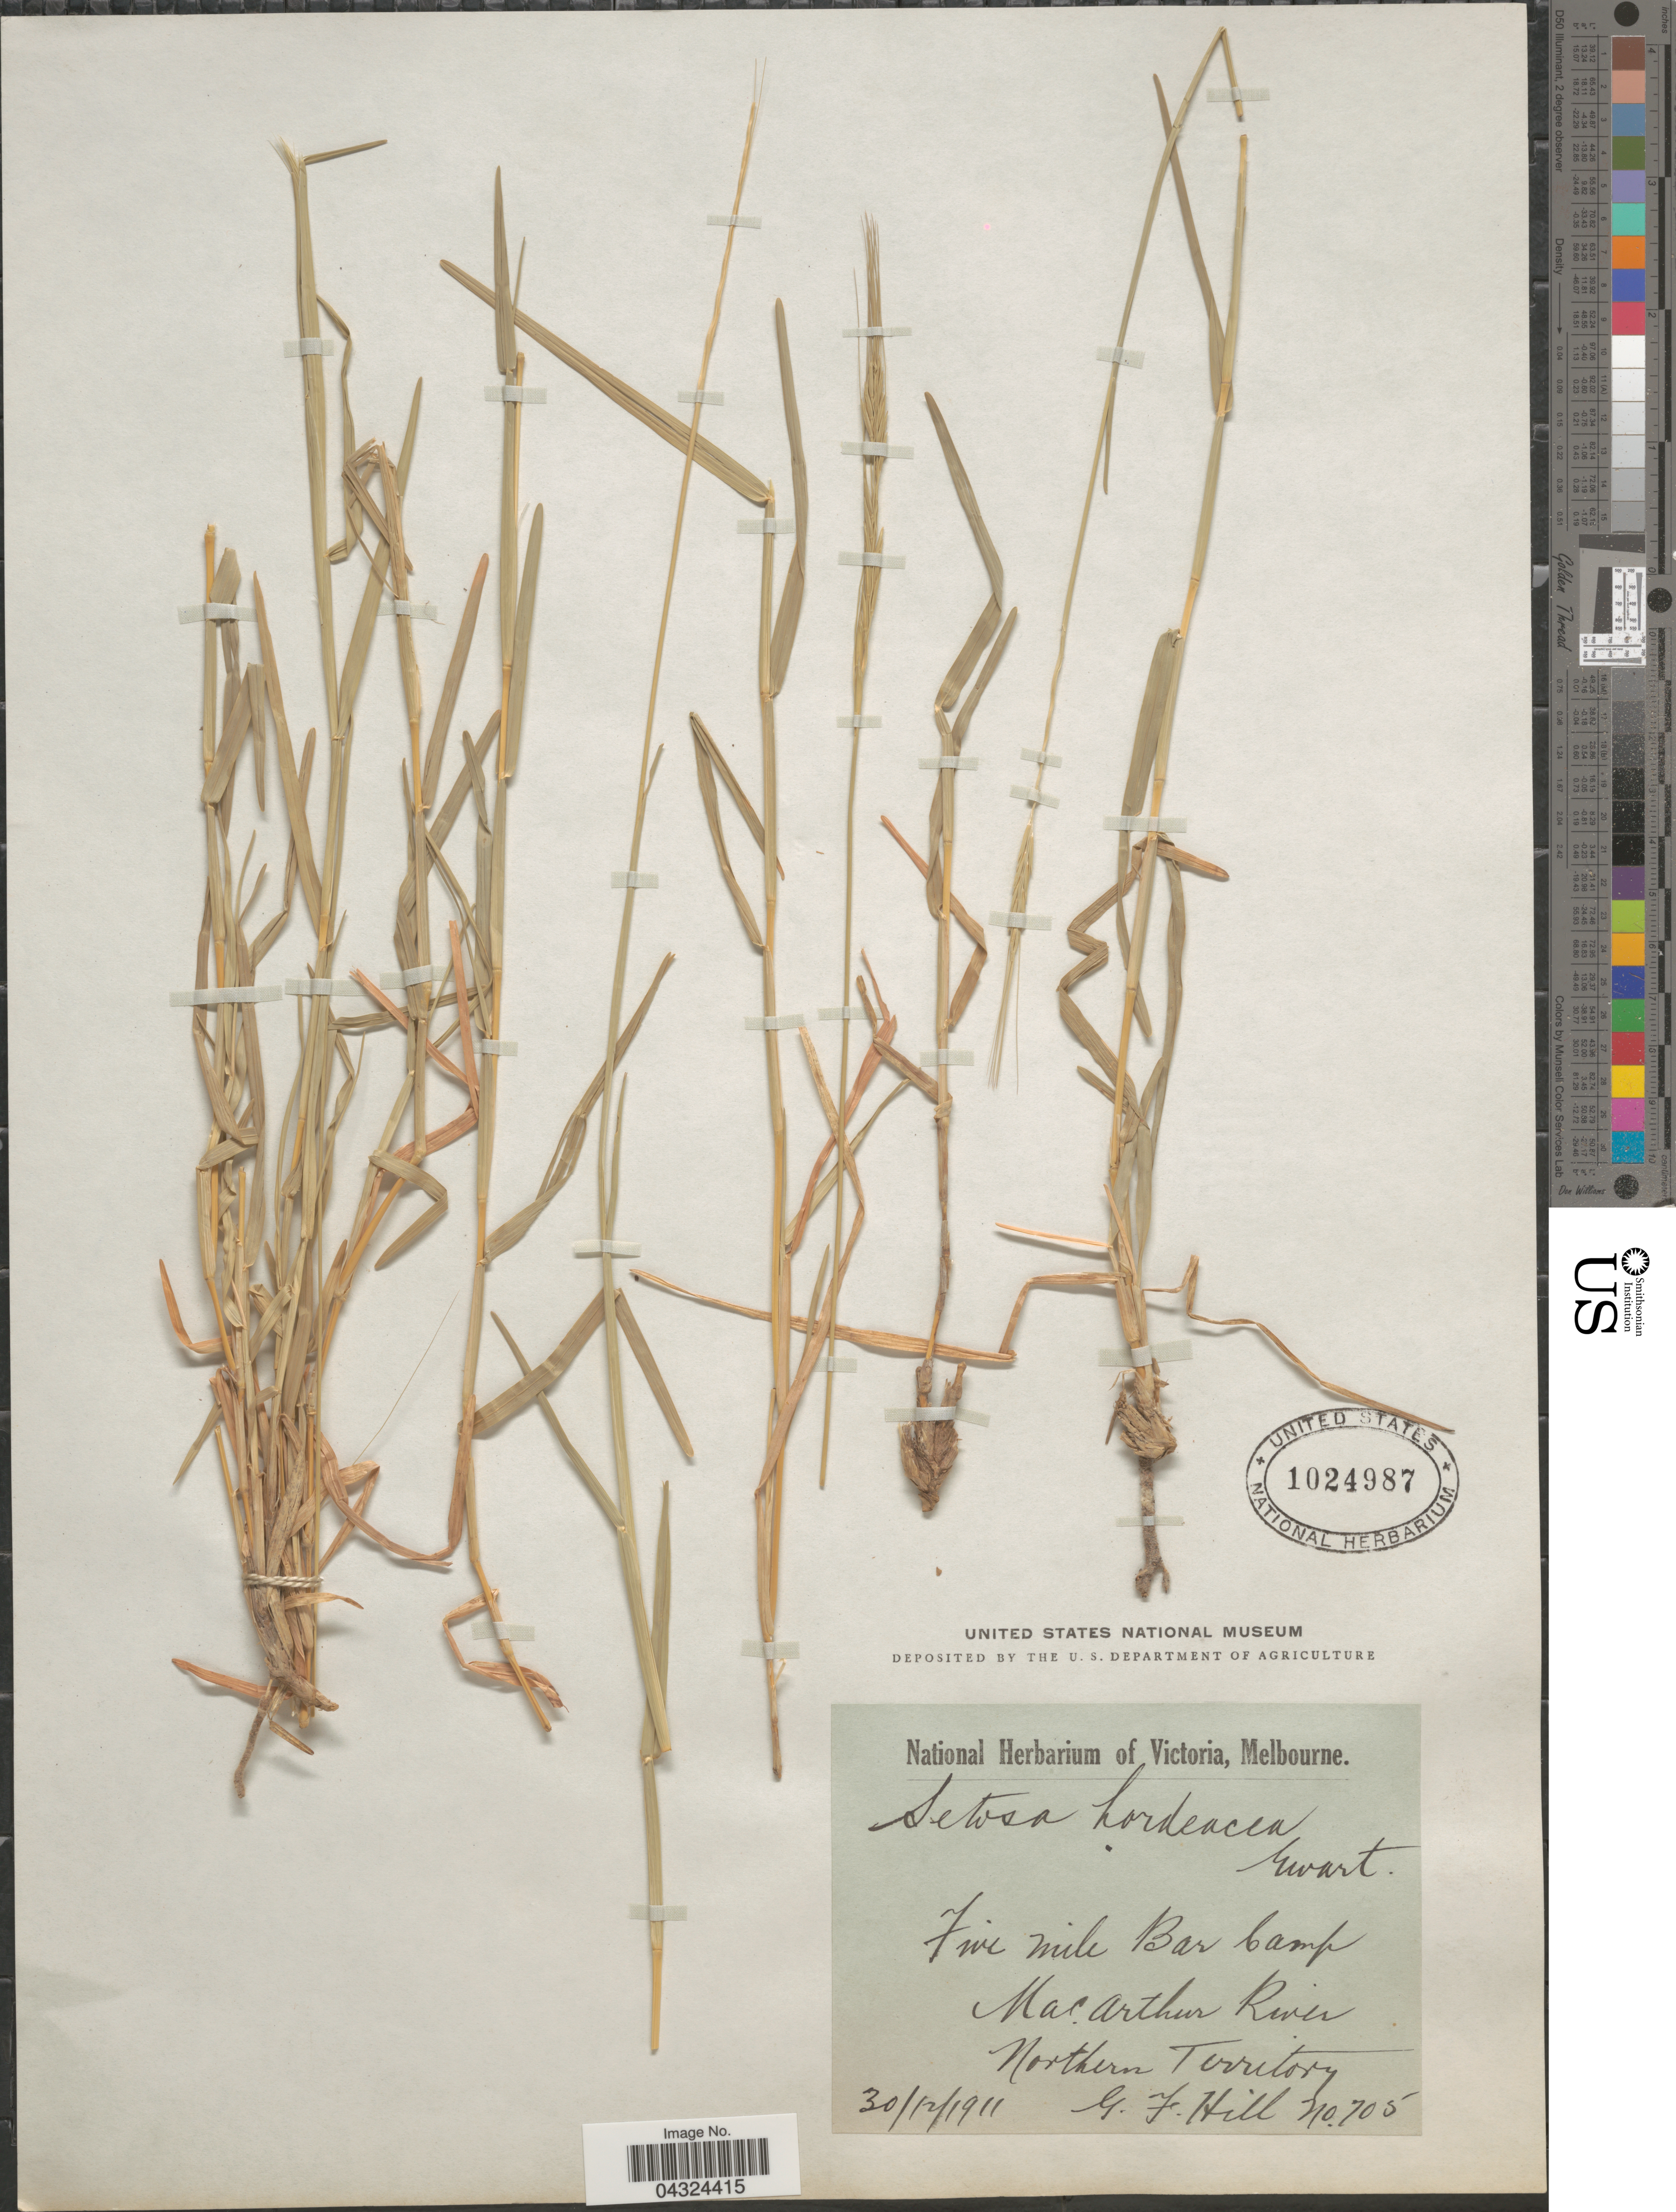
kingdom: Plantae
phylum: Tracheophyta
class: Liliopsida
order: Poales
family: Poaceae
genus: Chamaeraphis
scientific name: Chamaeraphis hordeacea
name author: R. Br.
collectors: G. Hill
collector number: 705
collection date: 1911-12-30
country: Australia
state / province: Northern Territory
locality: Five mile Bar Camp. Mac. Arthur River.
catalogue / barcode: US 1024987